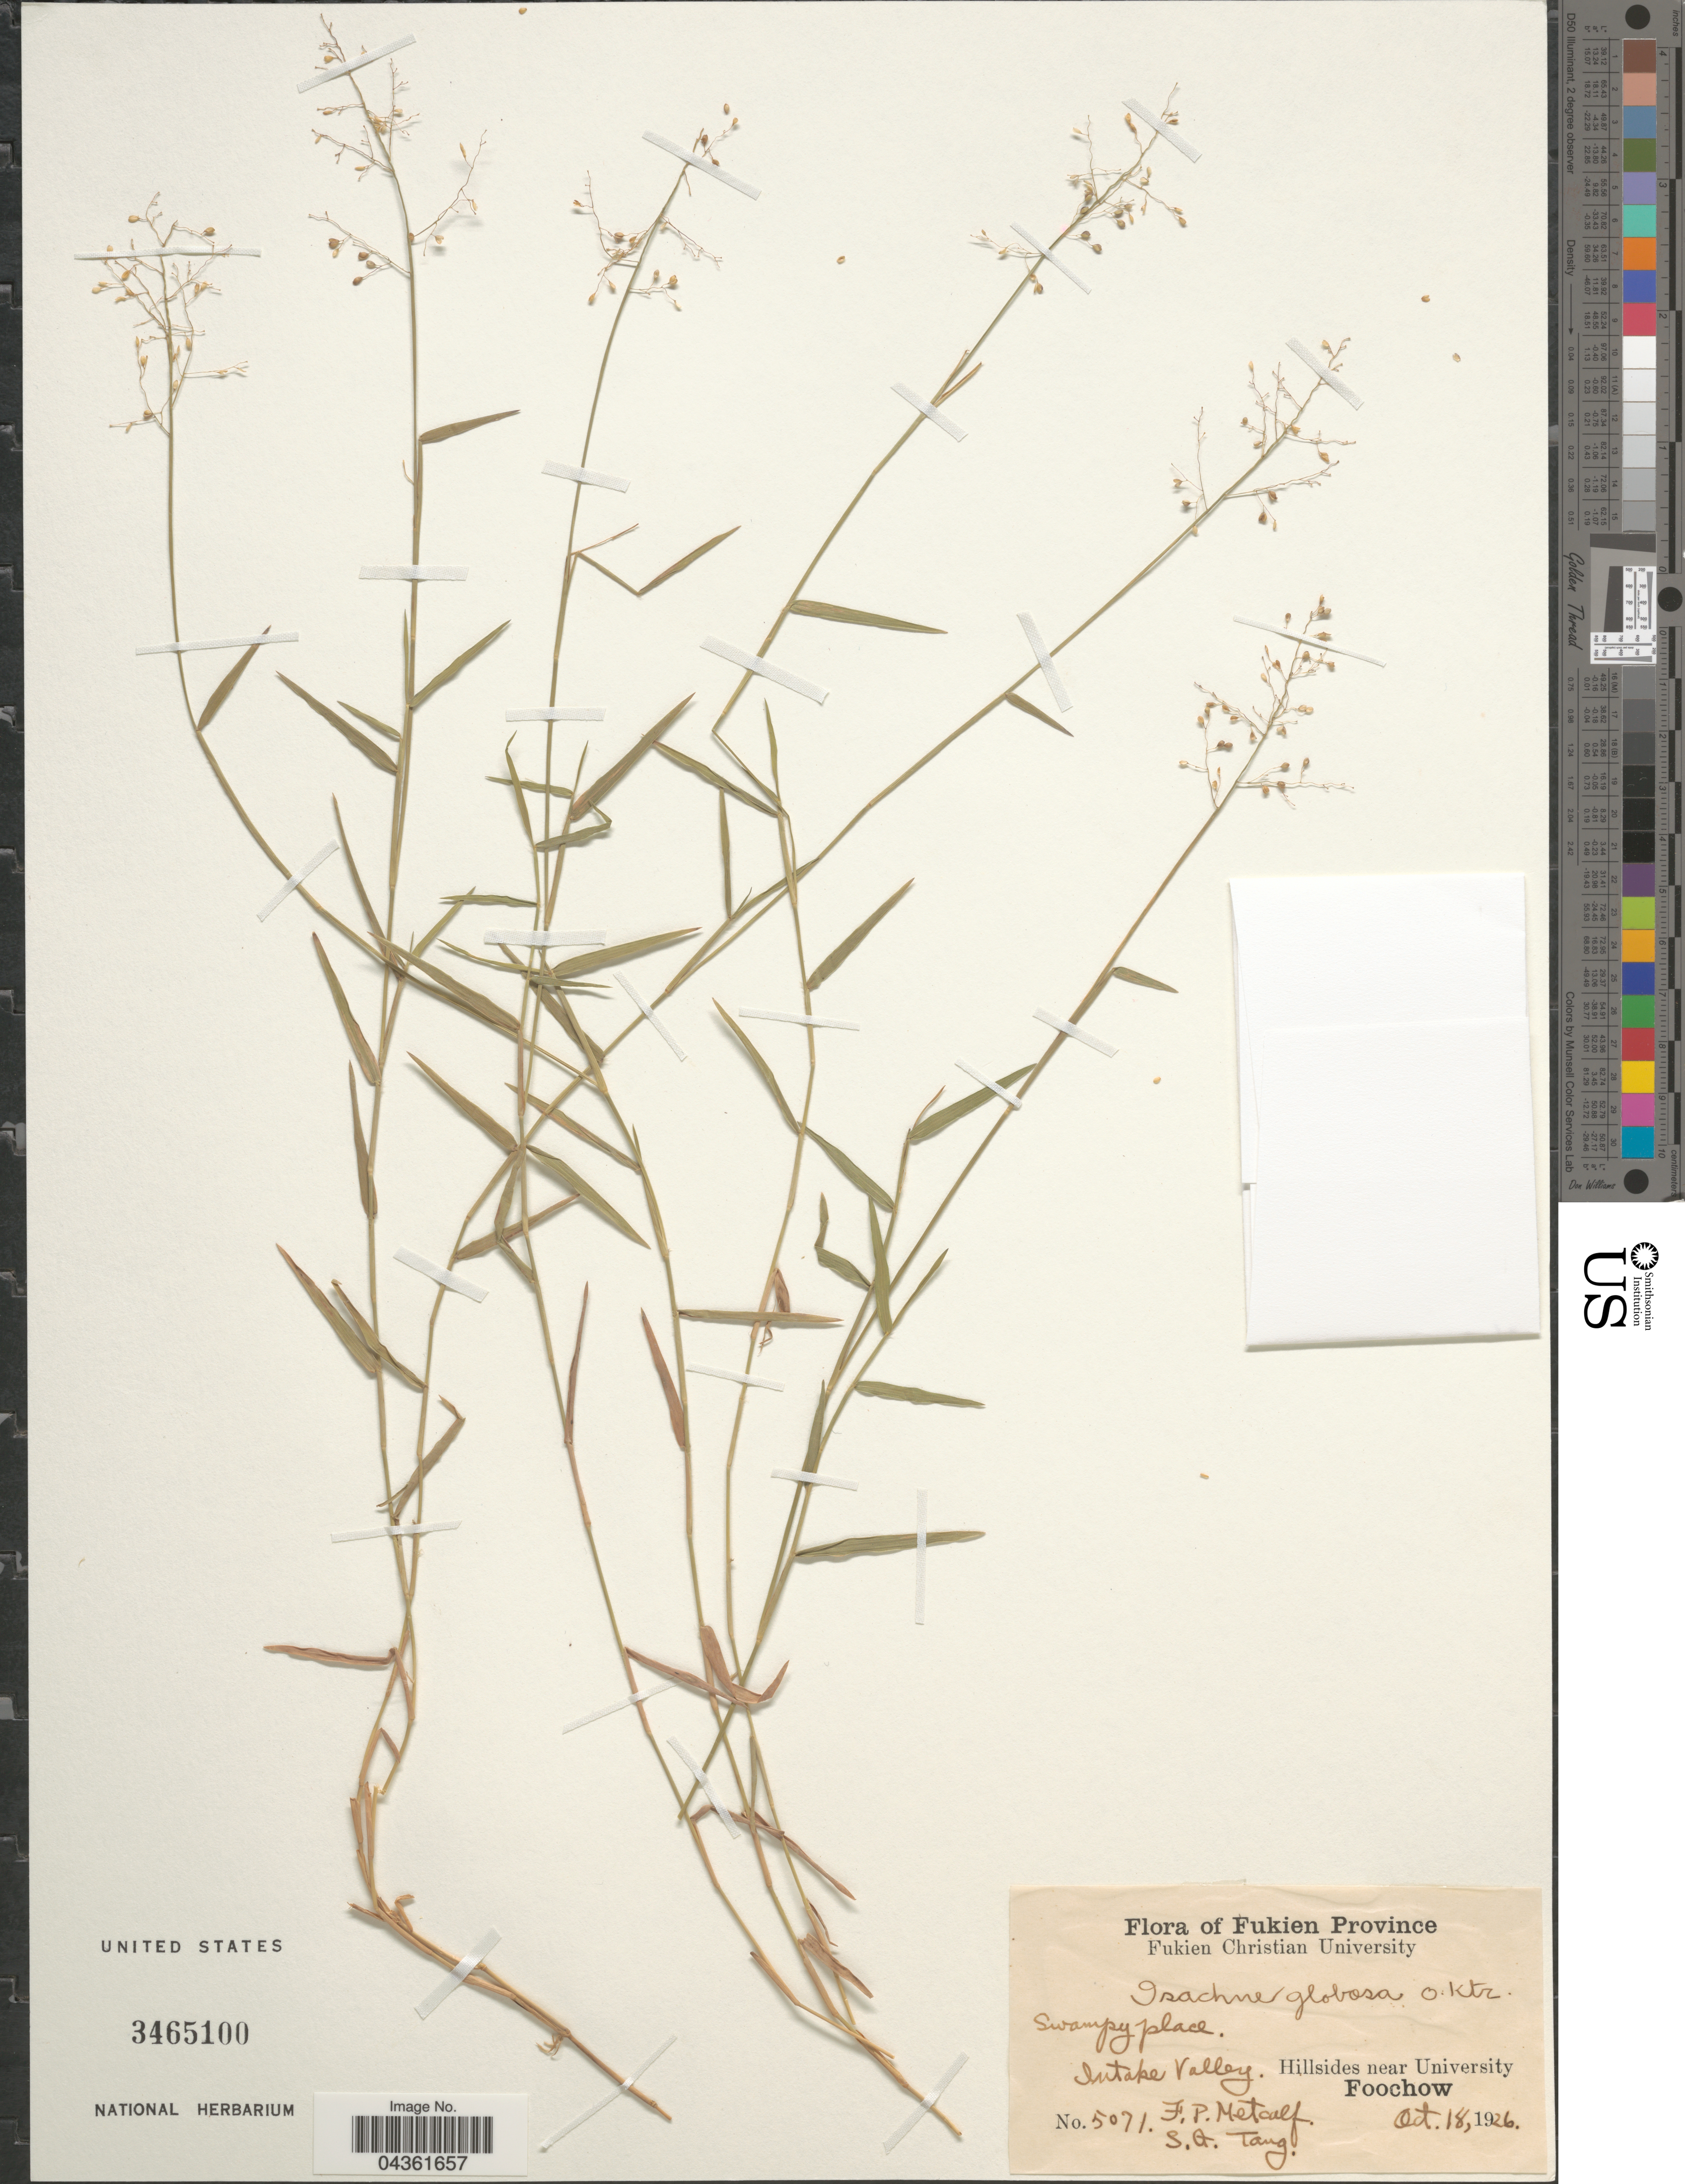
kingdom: Plantae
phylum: Tracheophyta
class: Liliopsida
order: Poales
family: Poaceae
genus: Isachne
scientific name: Isachne globosa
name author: (Thunb.) Kuntze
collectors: F. Metcalf & S. Tang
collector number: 5071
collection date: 1926-10-18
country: China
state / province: Fujian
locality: Fukien Province. Intake Valley. Hillsides near University. Foochow.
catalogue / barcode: US 3465100